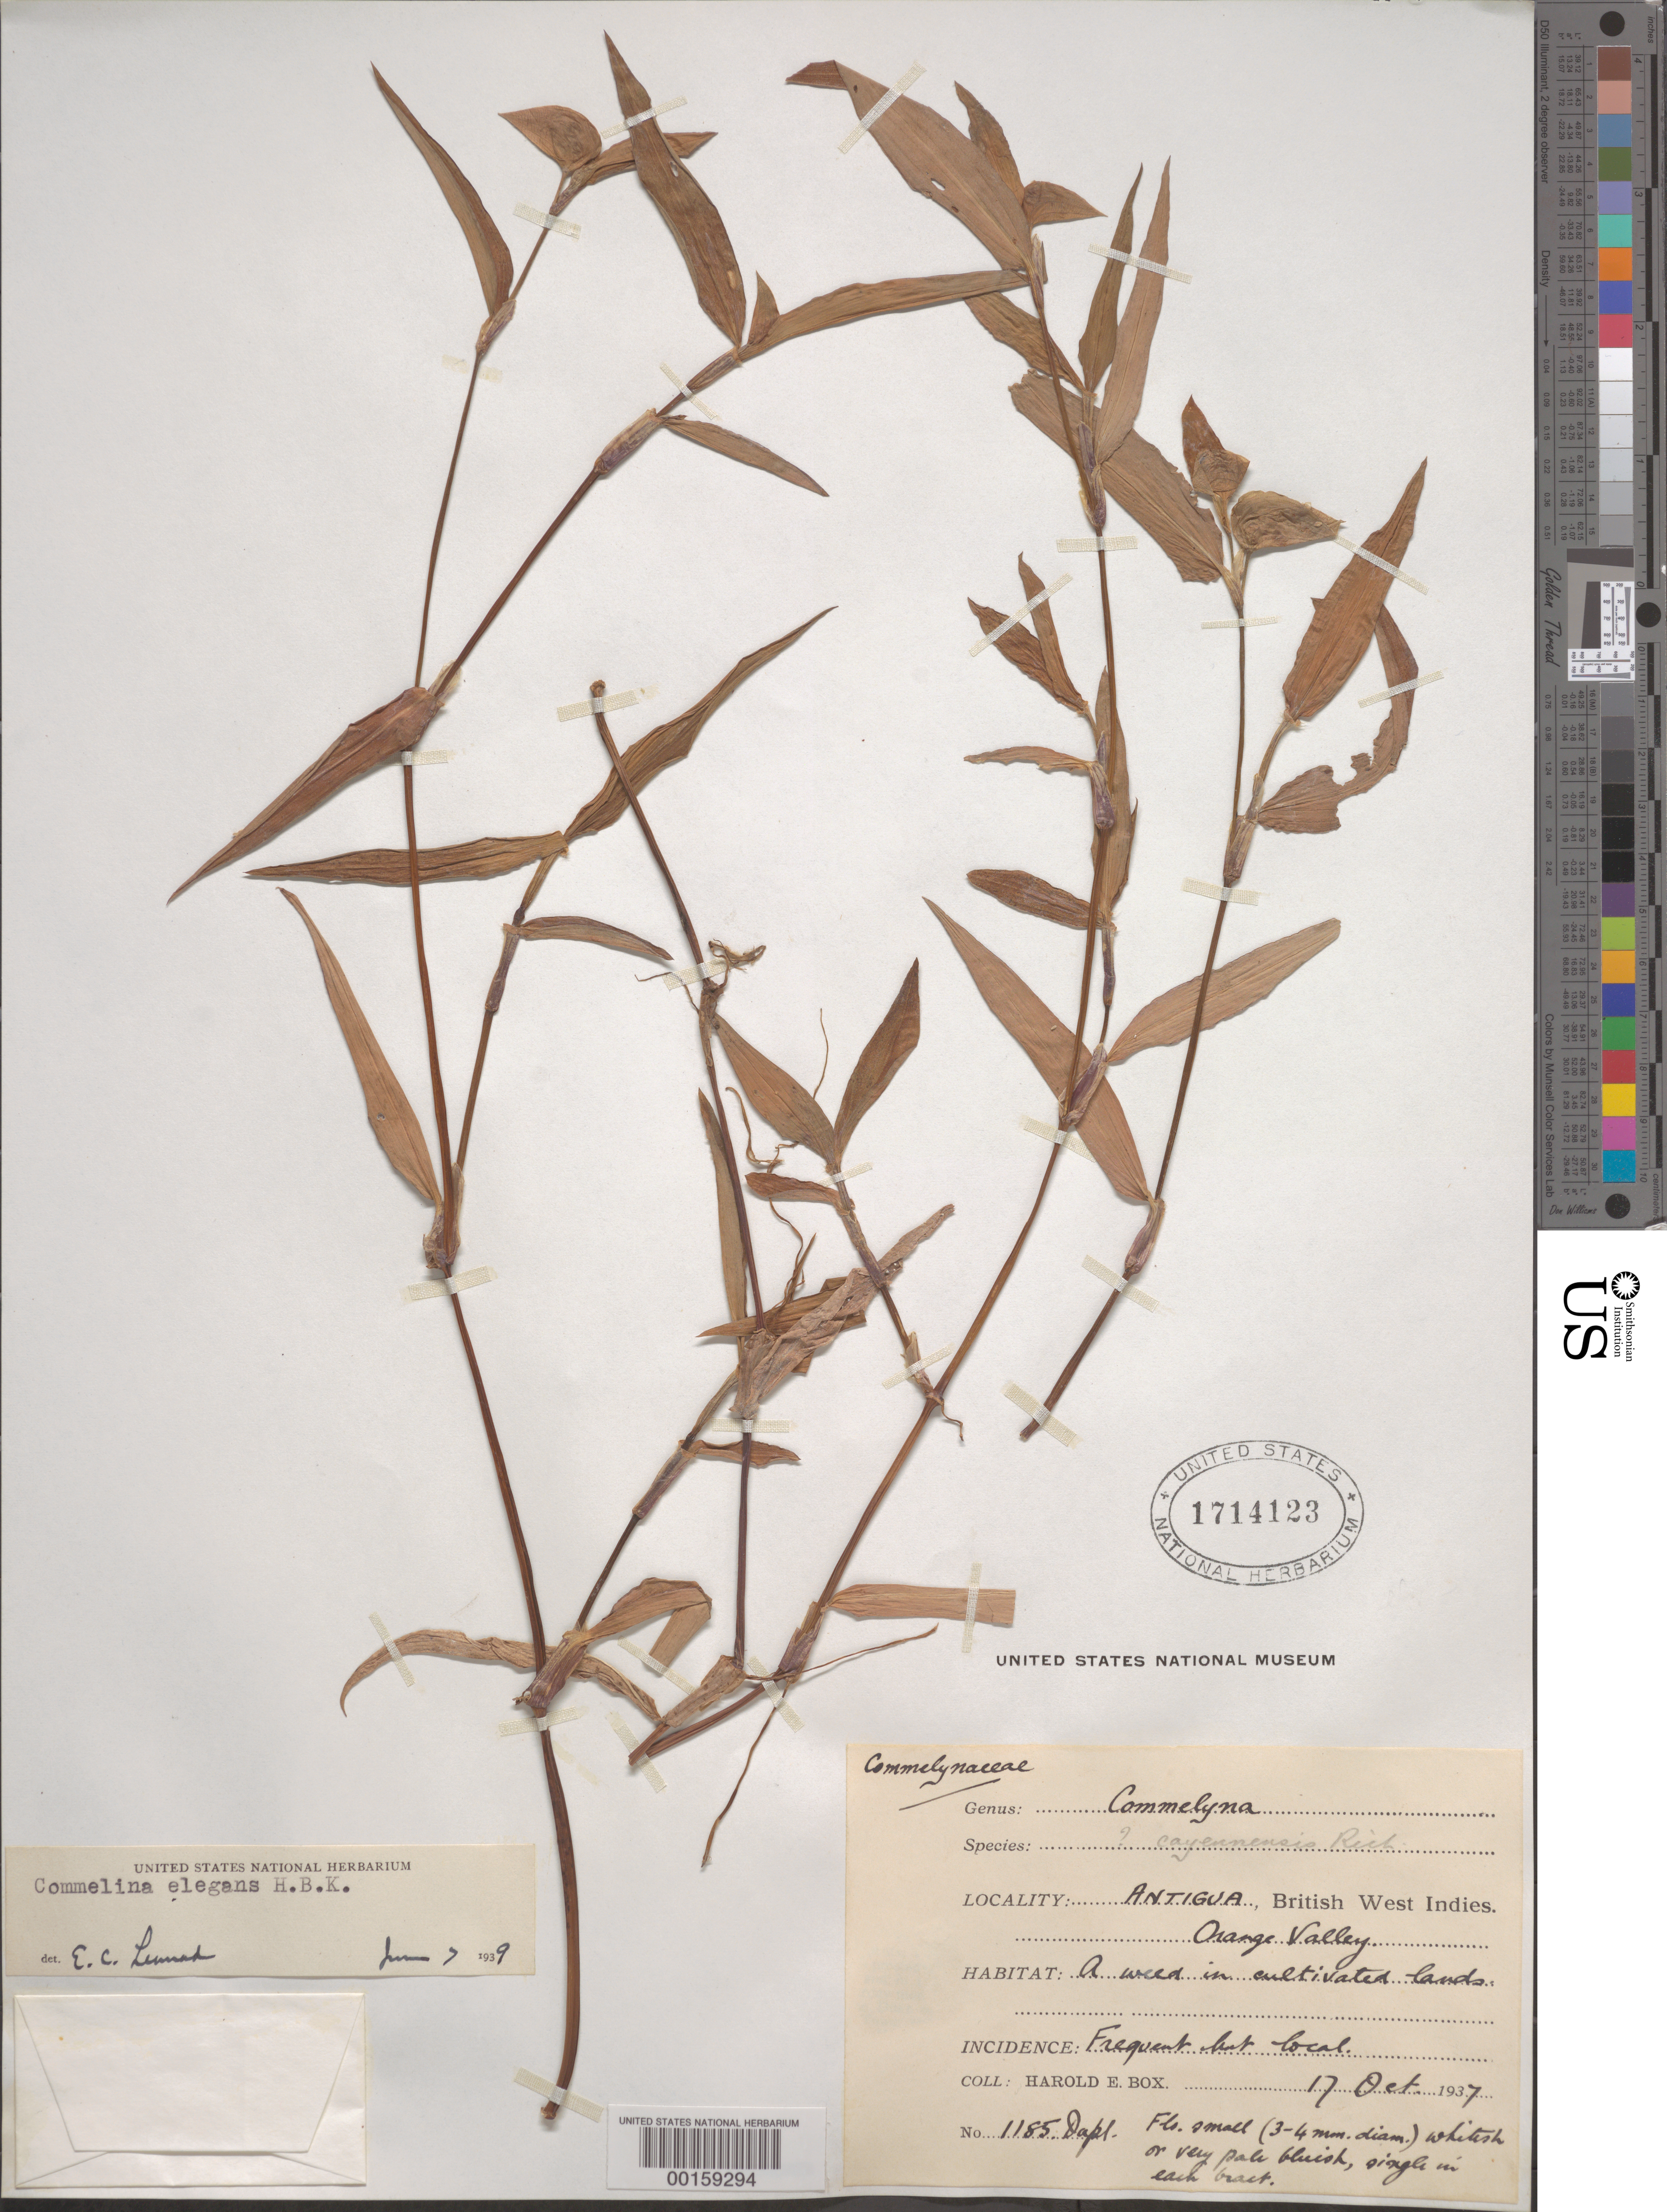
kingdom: Plantae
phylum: Tracheophyta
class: Liliopsida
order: Commelinales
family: Commelinaceae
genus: Commelina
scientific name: Commelina erecta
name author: L.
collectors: H. E. Box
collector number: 1185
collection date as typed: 17 Oct 1937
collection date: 1937-10-17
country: Antigua and Barbuda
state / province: Saint Mary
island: Antigua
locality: Orange Valley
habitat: Cultivated soil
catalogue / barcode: US 1714123